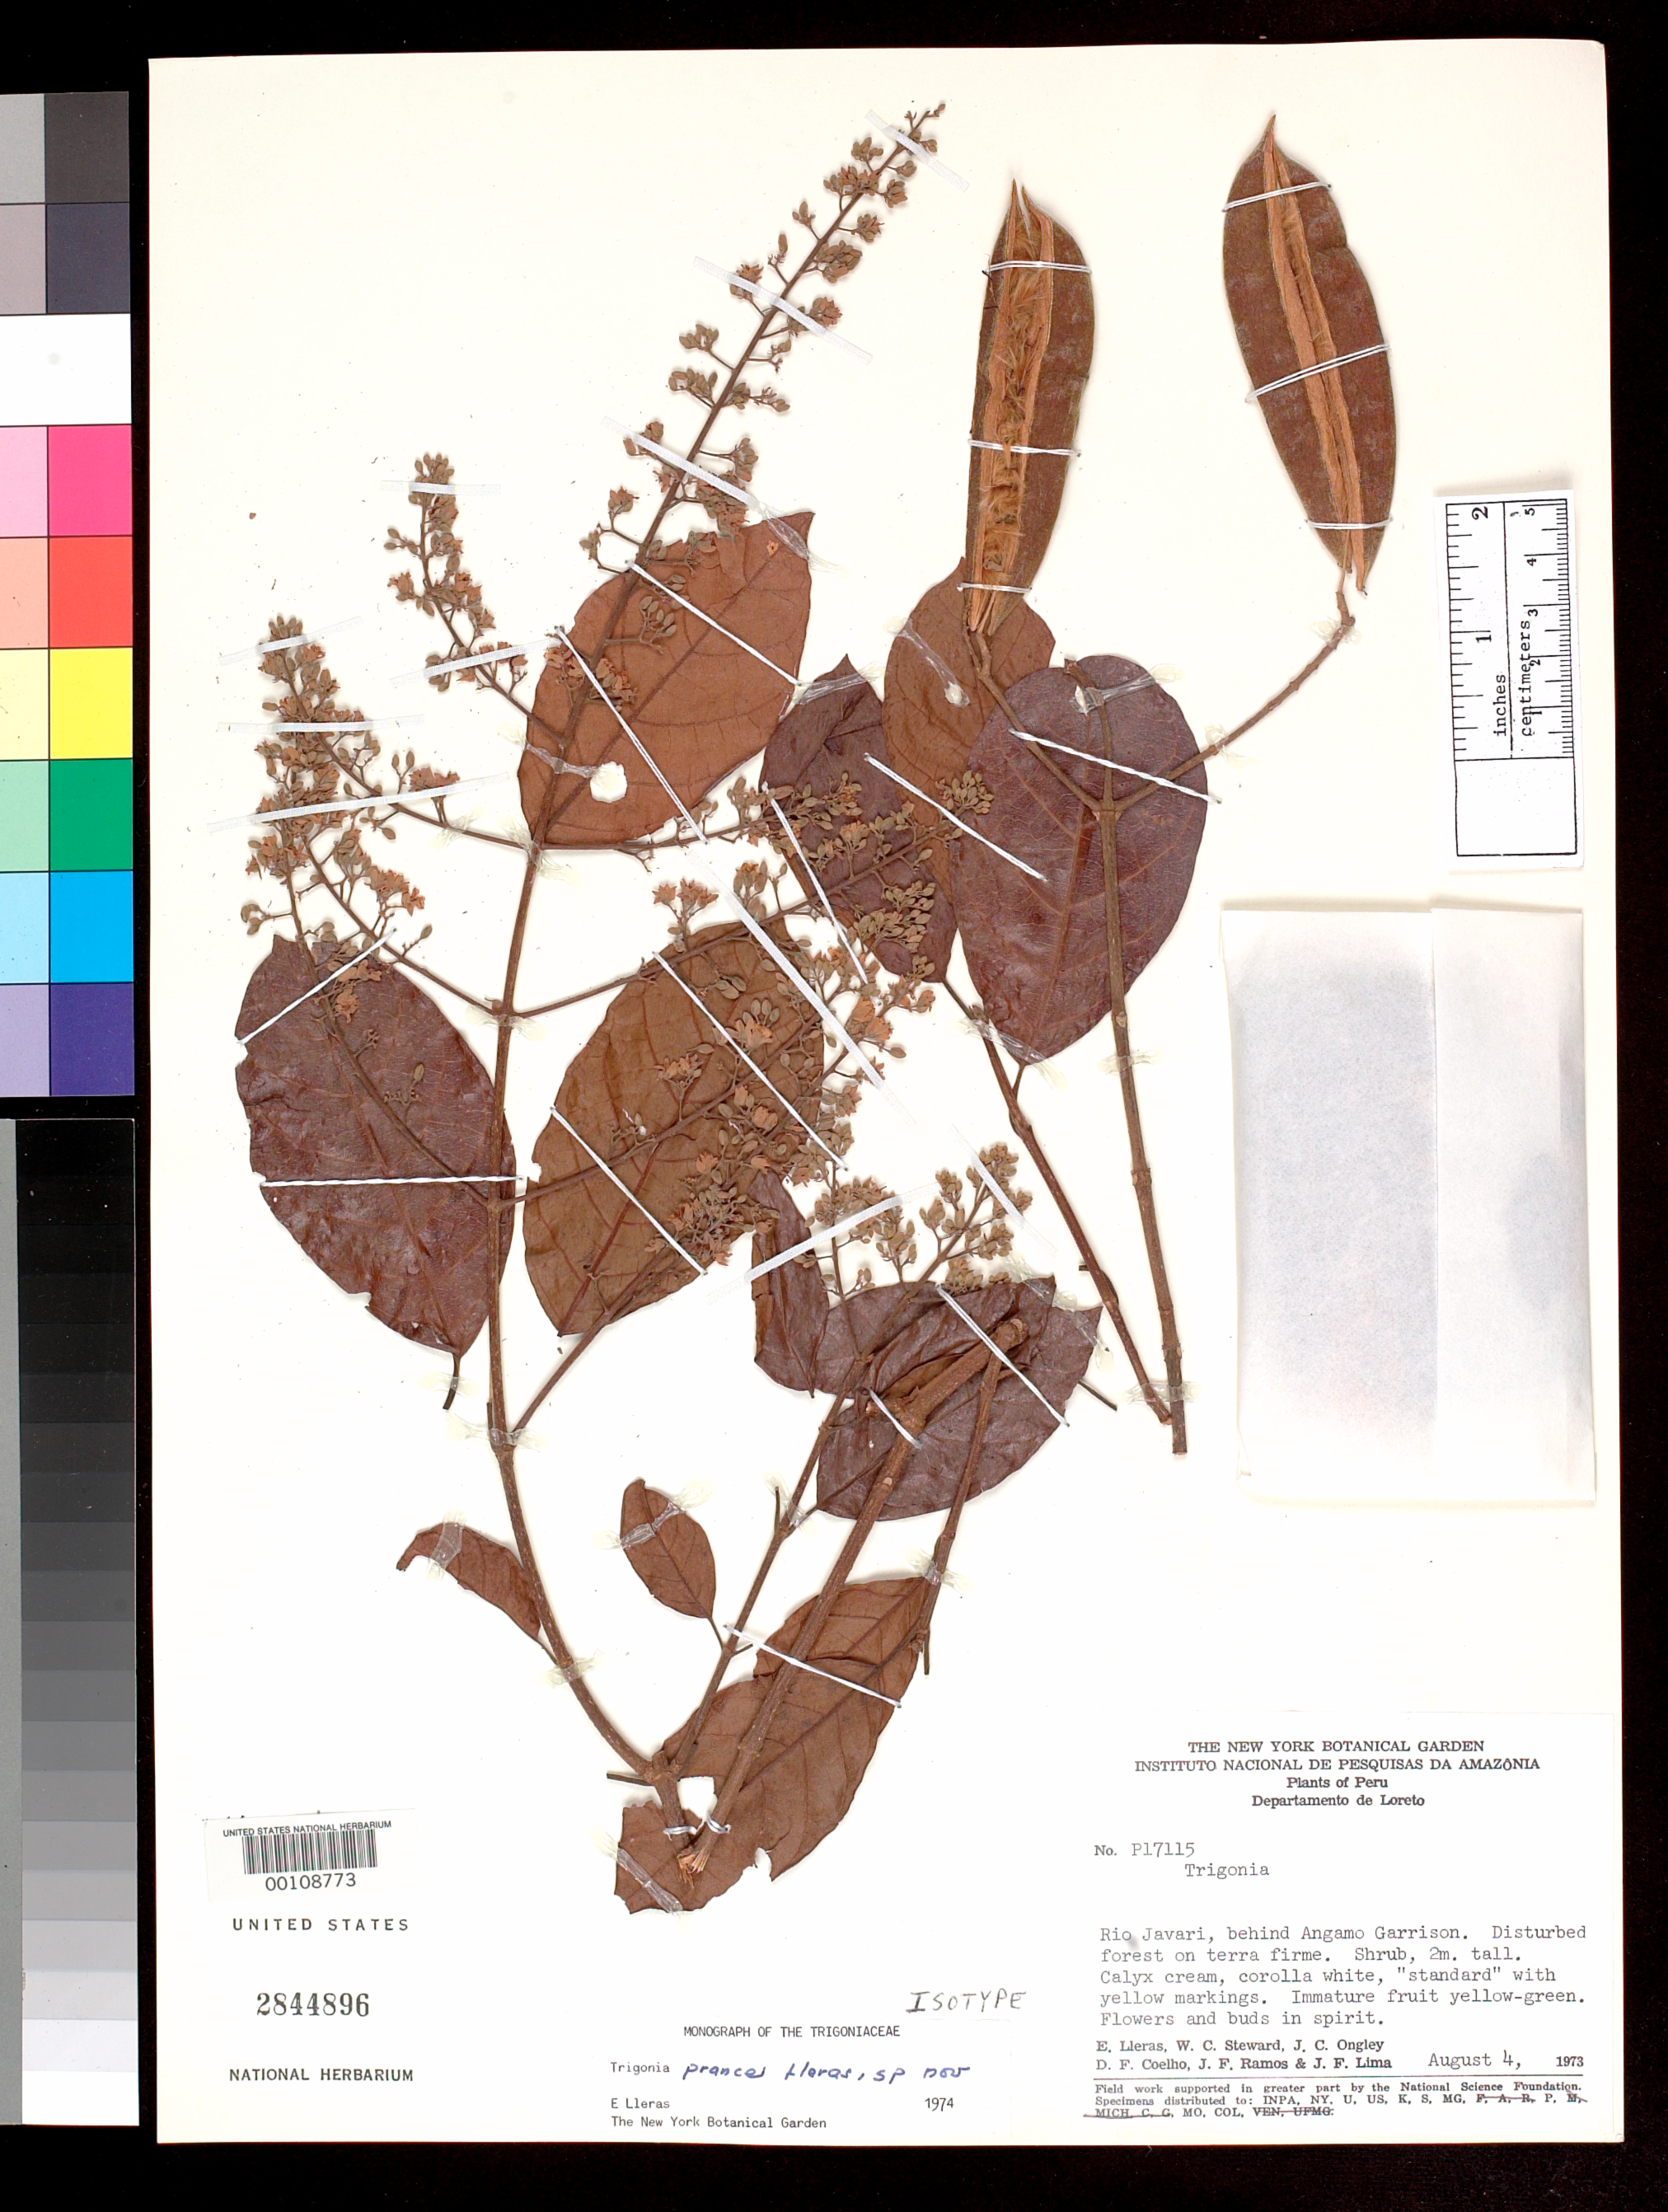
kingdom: Plantae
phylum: Tracheophyta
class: Magnoliopsida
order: Malpighiales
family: Trigoniaceae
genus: Trigonia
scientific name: Trigonia prancei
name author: Lleras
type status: Isotype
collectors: E. Lleras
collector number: P 17115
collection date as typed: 04 Aug 1973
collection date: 1973-08-04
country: Peru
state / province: Loreto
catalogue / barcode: US 2844896